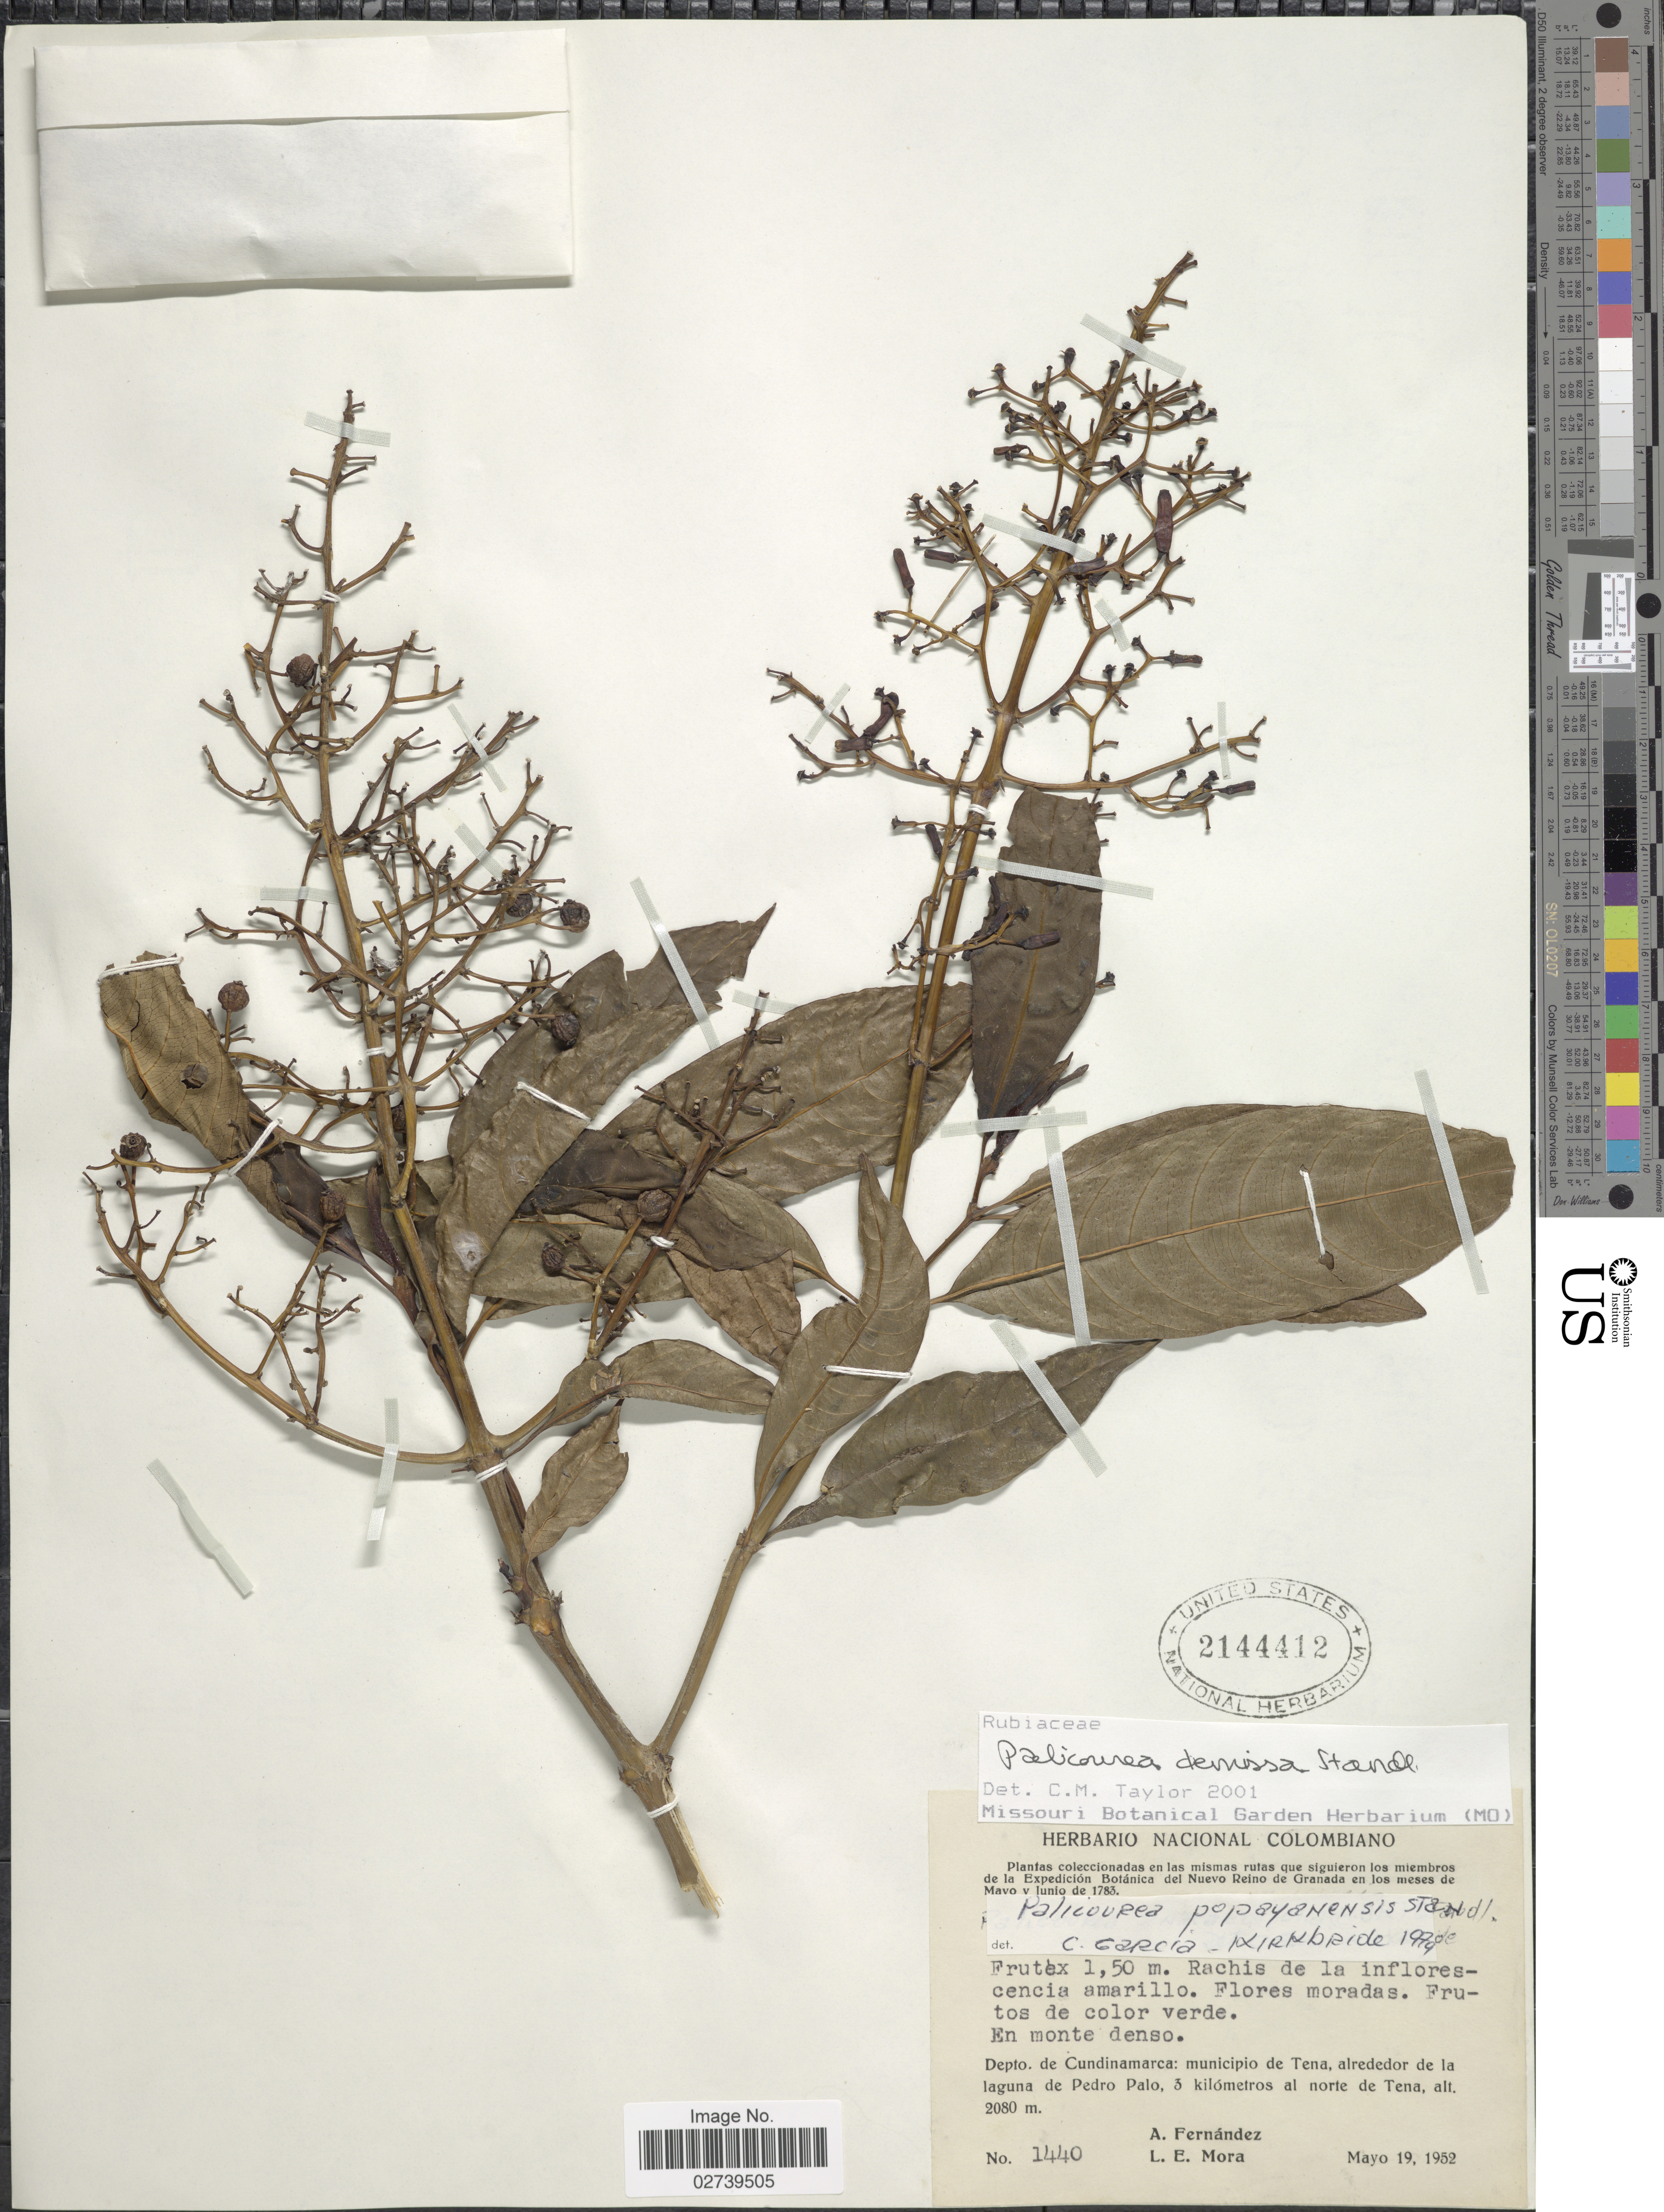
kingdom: Plantae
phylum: Tracheophyta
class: Magnoliopsida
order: Gentianales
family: Rubiaceae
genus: Palicourea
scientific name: Palicourea demissa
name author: Standl.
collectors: A. Fernandez & L. Mora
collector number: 1440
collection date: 1952-05-19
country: Colombia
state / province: Cundinamarca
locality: Municipio de Tena, alrededor de la laguna de Pedro Palo, 3 kilometros al norte de Tena.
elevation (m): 2080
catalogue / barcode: US 2144412